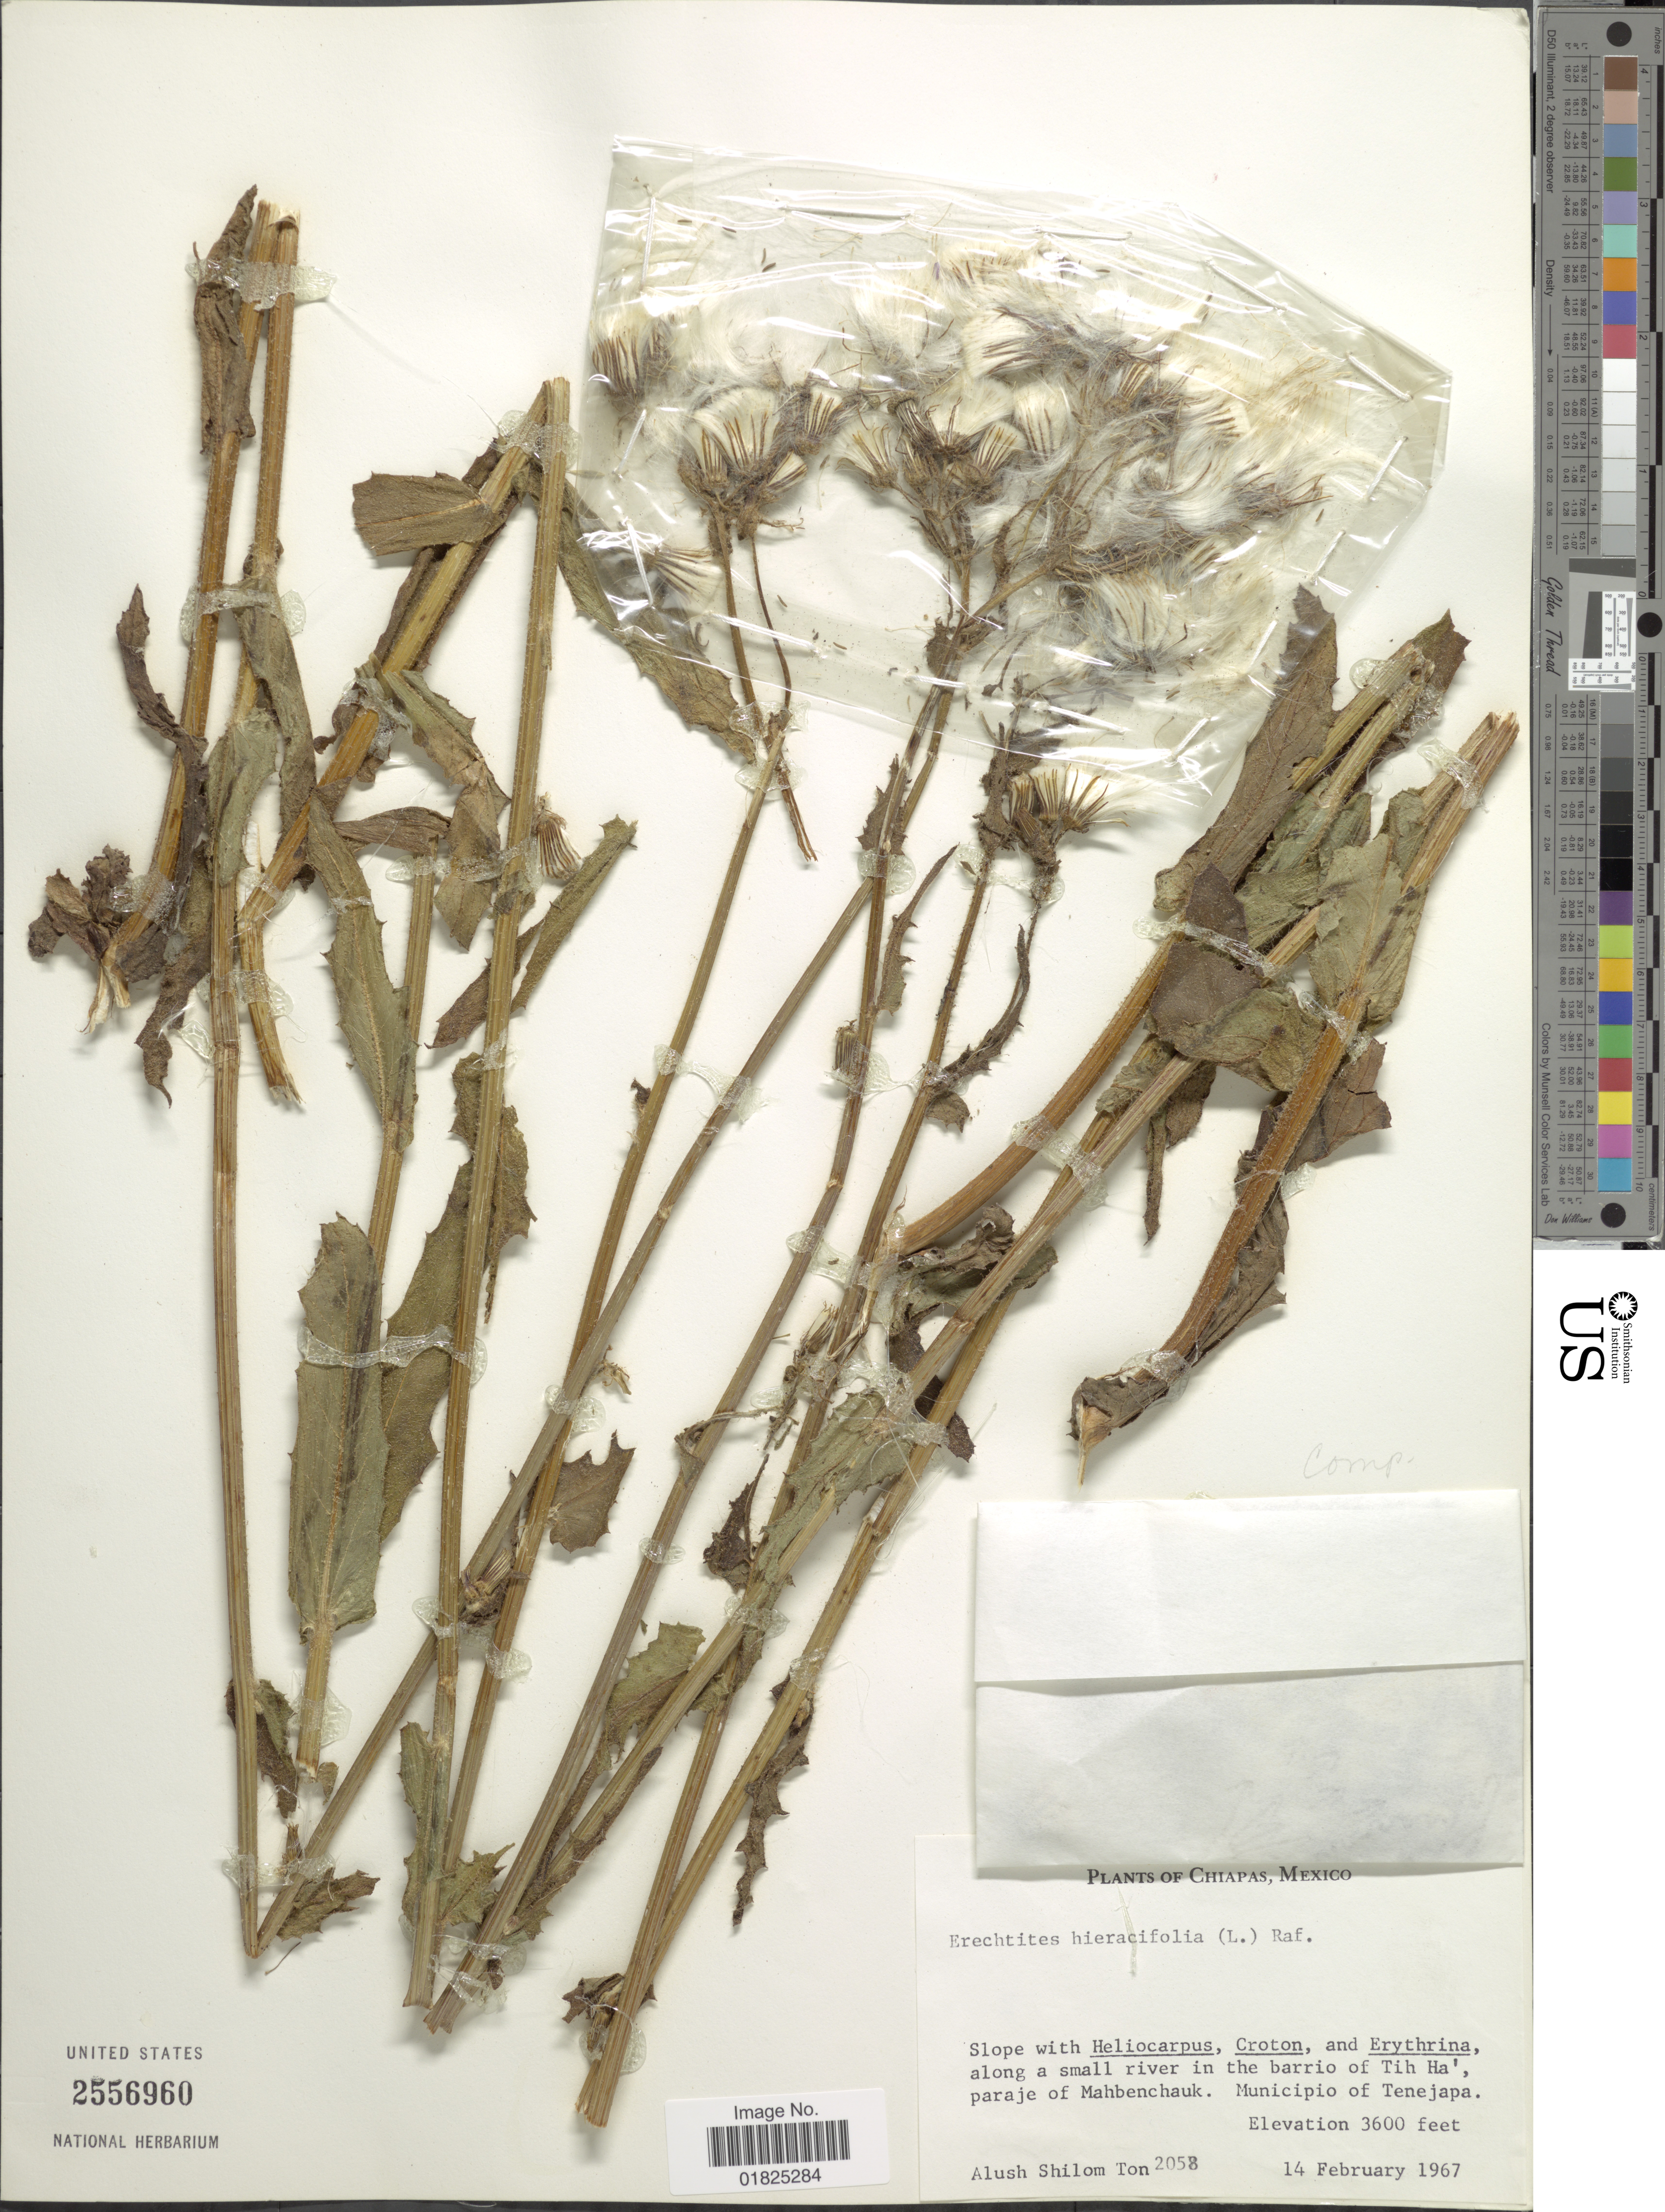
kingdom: Plantae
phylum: Tracheophyta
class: Magnoliopsida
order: Asterales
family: Asteraceae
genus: Erechtites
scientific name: Erechtites hieraciifolius var. cacaliodes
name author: (Fisch. ex Spreng.) Less. ex Griseb.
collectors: A. S. Ton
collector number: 2058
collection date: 1967-02-14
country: Mexico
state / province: Chiapas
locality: Along a small river in the barrio of Tih Ha', paraje of Mahbenhauk. Municipio of Tenejapa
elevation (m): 1097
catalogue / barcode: US 2556960